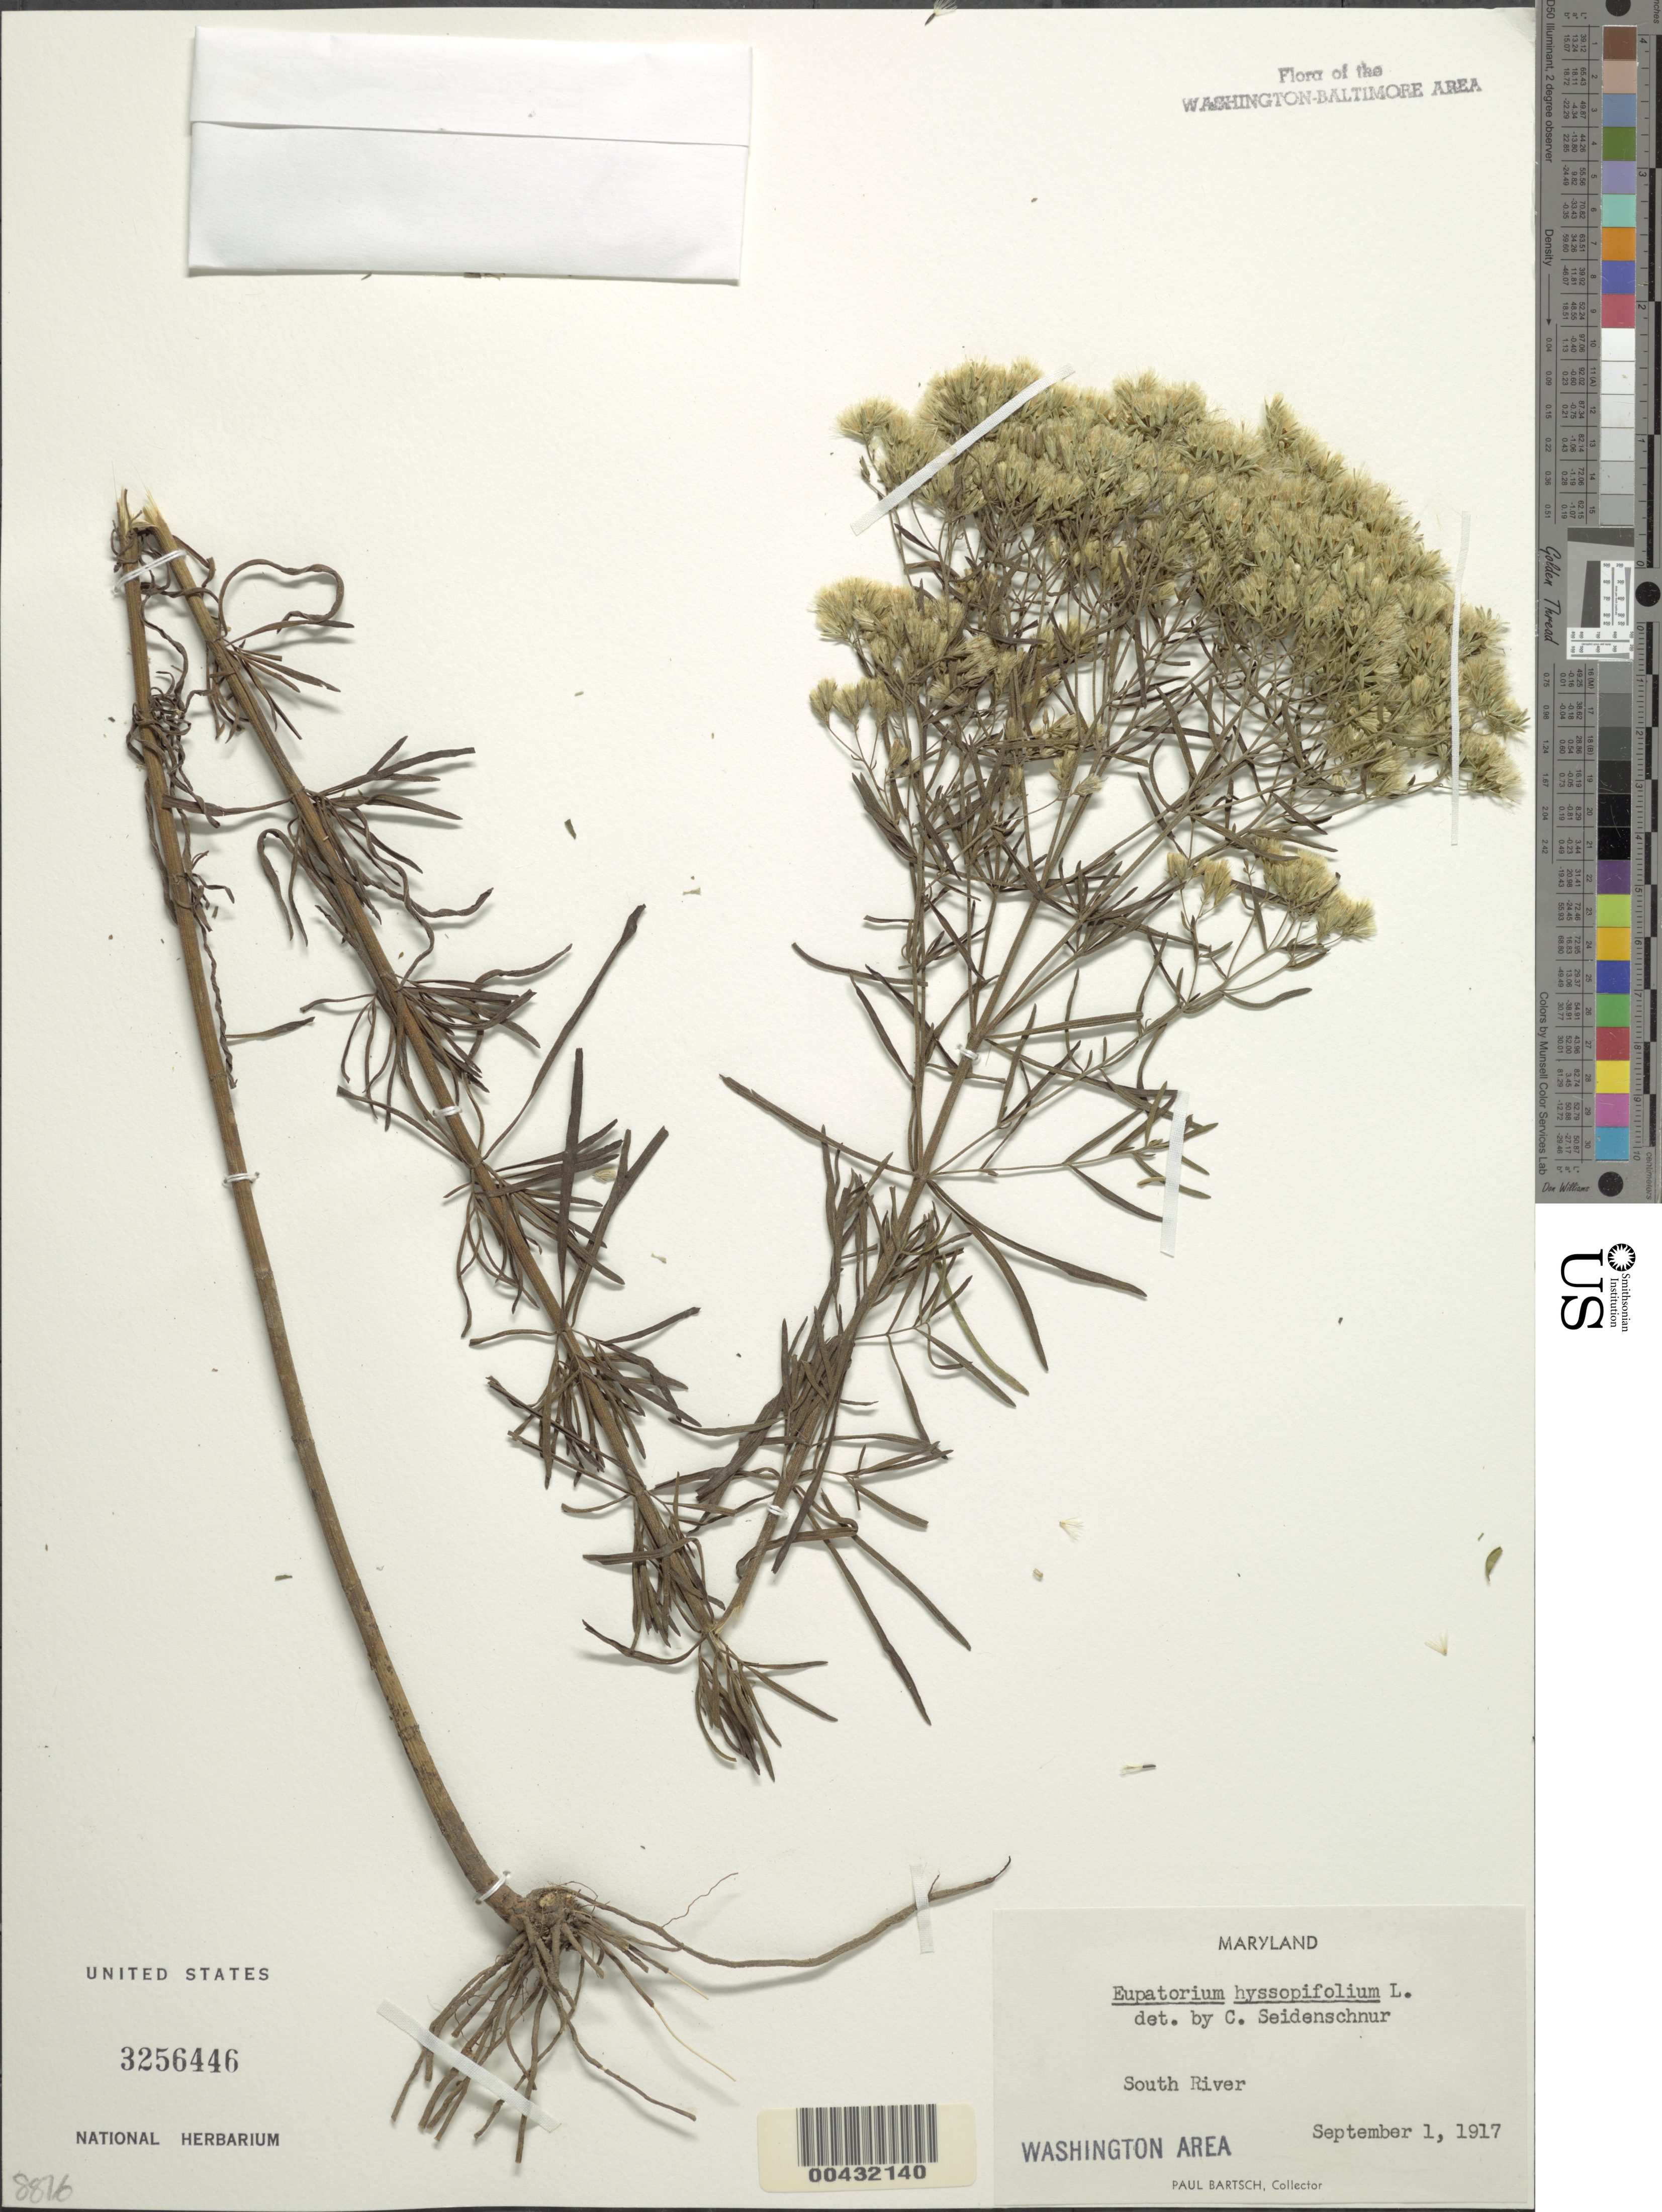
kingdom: Plantae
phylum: Tracheophyta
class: Magnoliopsida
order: Asterales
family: Asteraceae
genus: Eupatorium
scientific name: Eupatorium hyssopifolium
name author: L.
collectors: P. Bartsch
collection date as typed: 01 Sep 1917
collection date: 1917-09-01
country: United States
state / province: Maryland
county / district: Anne Arundel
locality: South River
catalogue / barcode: US 3256446